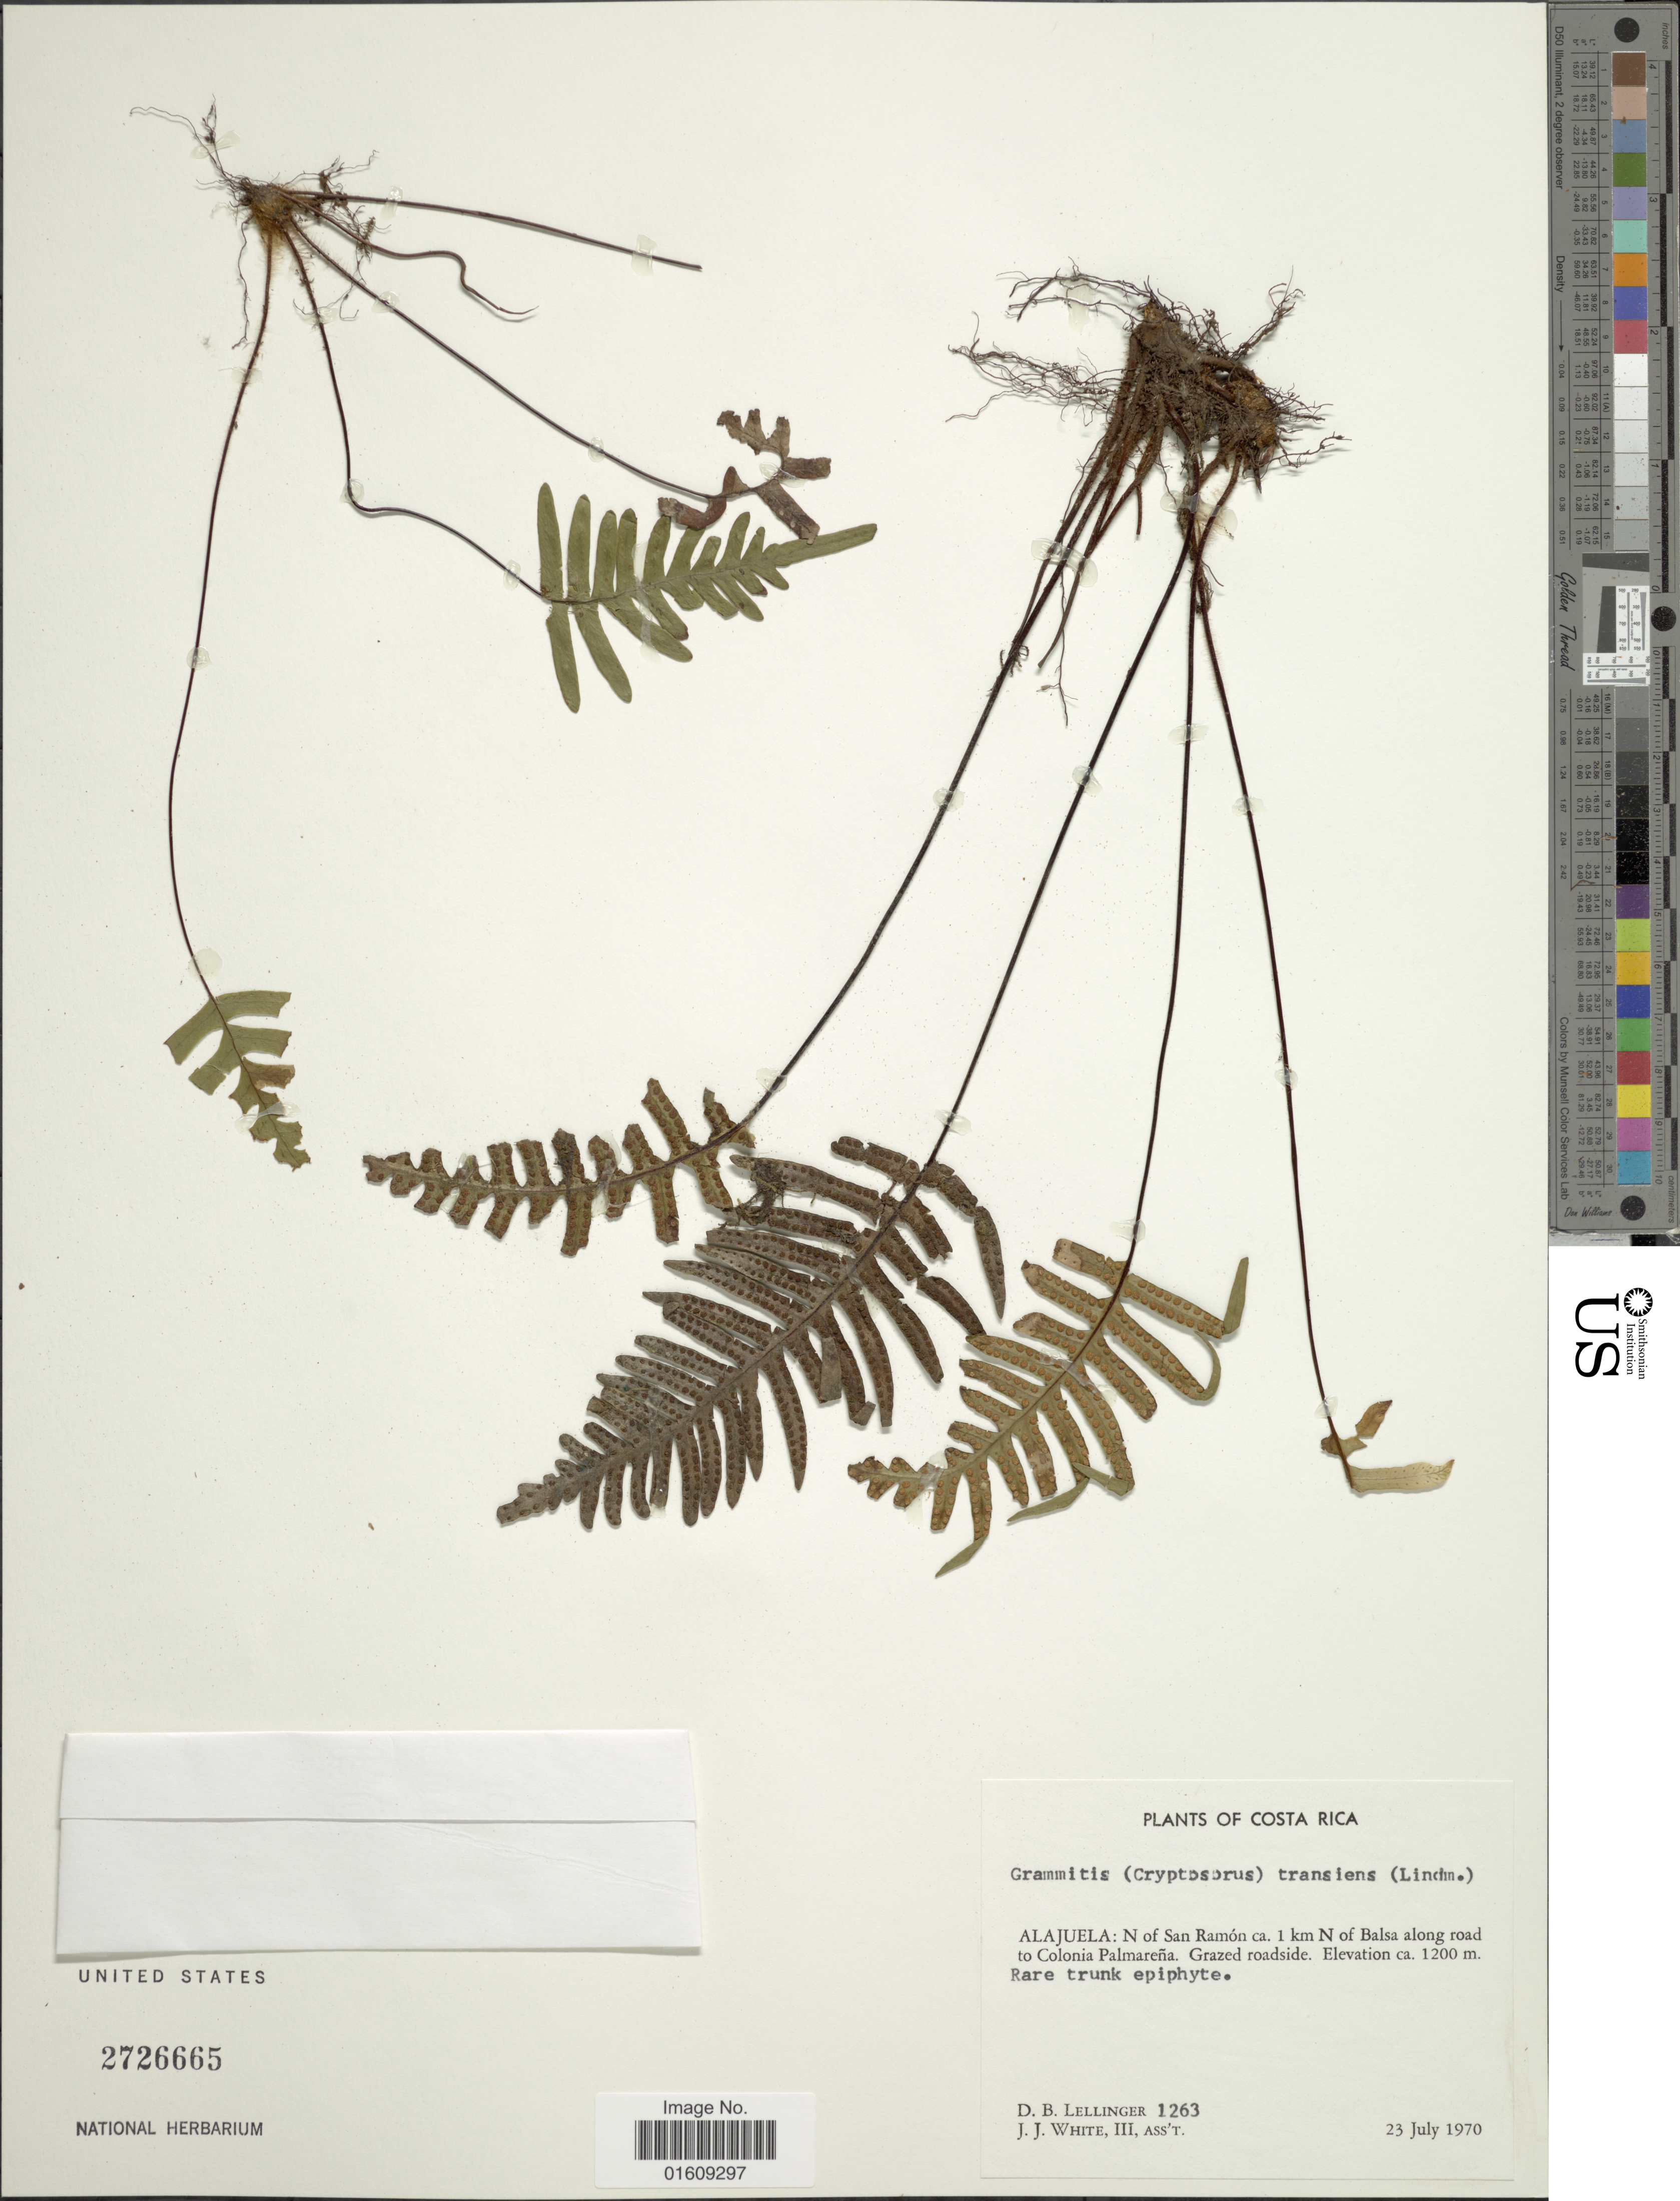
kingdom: Plantae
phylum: Tracheophyta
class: Polypodiopsida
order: Polypodiales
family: Polypodiaceae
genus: Ceradenia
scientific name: Ceradenia kalbreyeri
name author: (Baker) L.E. Bishop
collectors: D. B. Lellinger & J. J. White III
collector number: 1263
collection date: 1970-07-23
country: Costa Rica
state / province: Alajuela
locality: Costa Rica, Alajuela: N of San Ramón ca. 1 km N of Balsa along the road to Colonia Palmareña. Grazed roadside.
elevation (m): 1200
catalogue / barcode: US 2726665